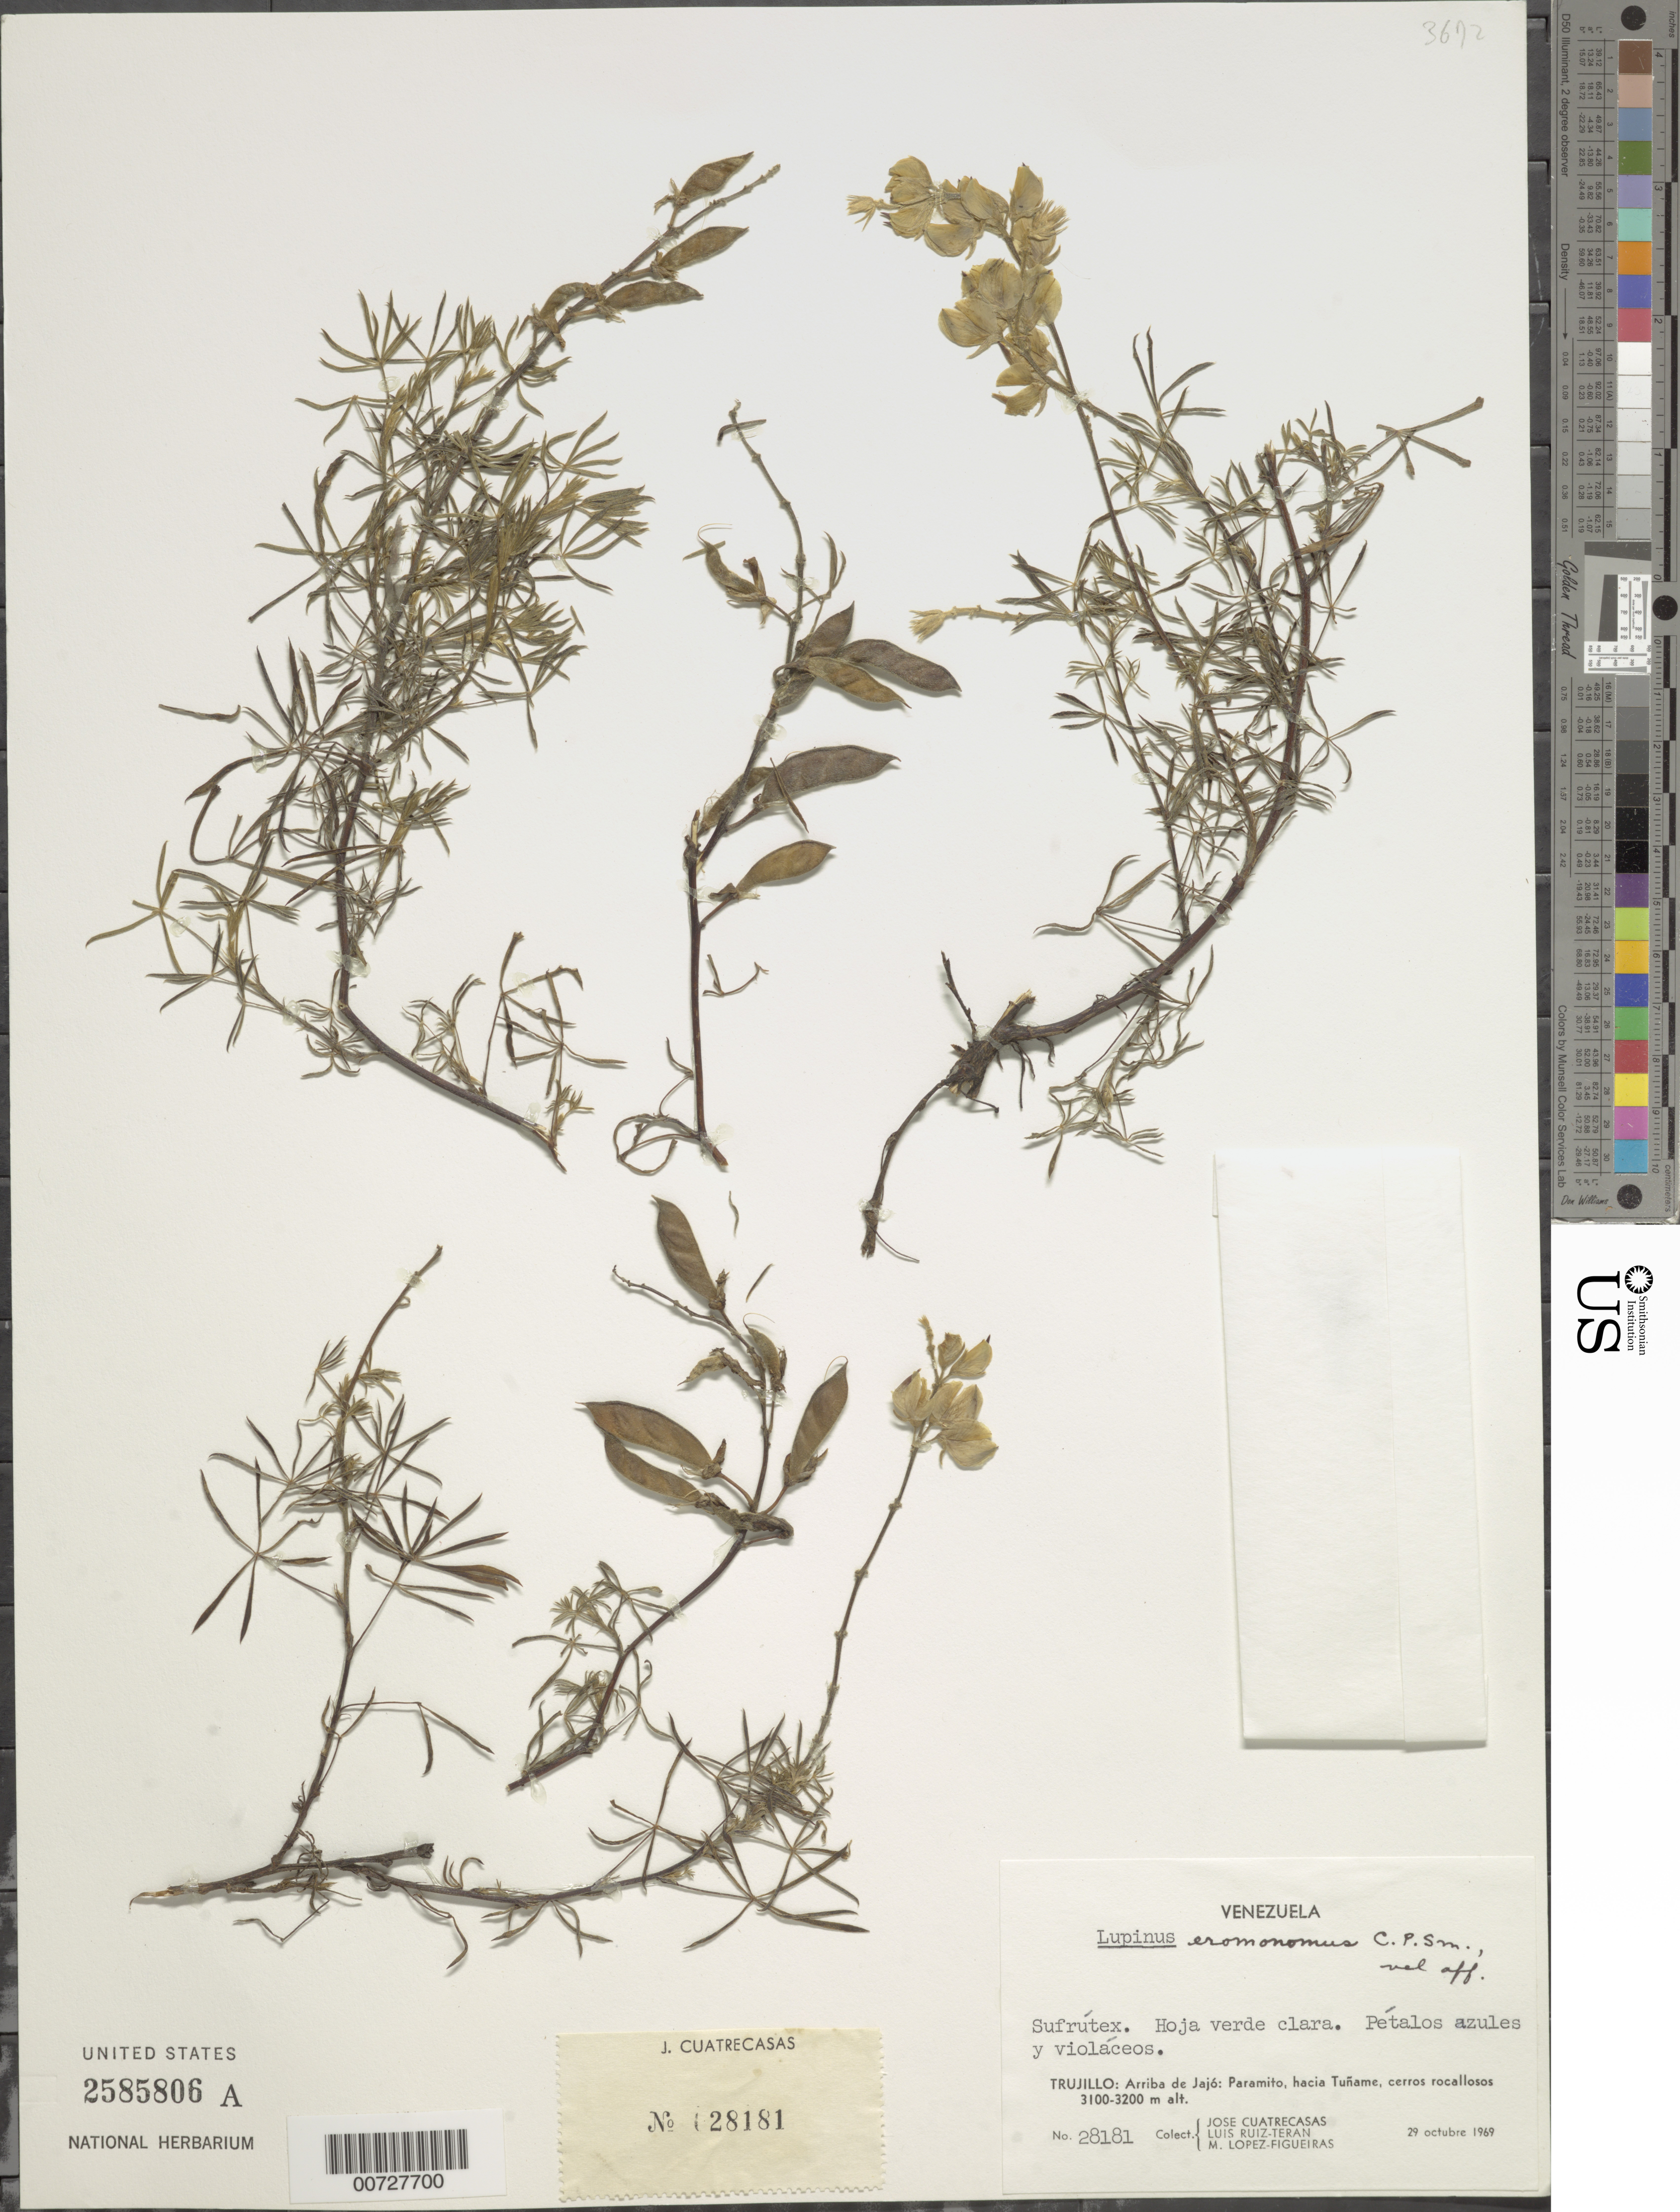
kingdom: Plantae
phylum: Tracheophyta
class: Magnoliopsida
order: Fabales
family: Fabaceae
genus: Lupinus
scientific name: Lupinus eremonomus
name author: C.P. Sm.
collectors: J. Cuatrecasas, L. E. Ruíz-Terán & M. López Figueiras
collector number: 28181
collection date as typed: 29 Oct 1969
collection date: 1969-10-29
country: Venezuela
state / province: Trujillo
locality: Arriba de Jajó: Paramito, hacia Tuñame.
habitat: Cerros rocallosos.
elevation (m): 3100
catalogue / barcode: US 2585806A